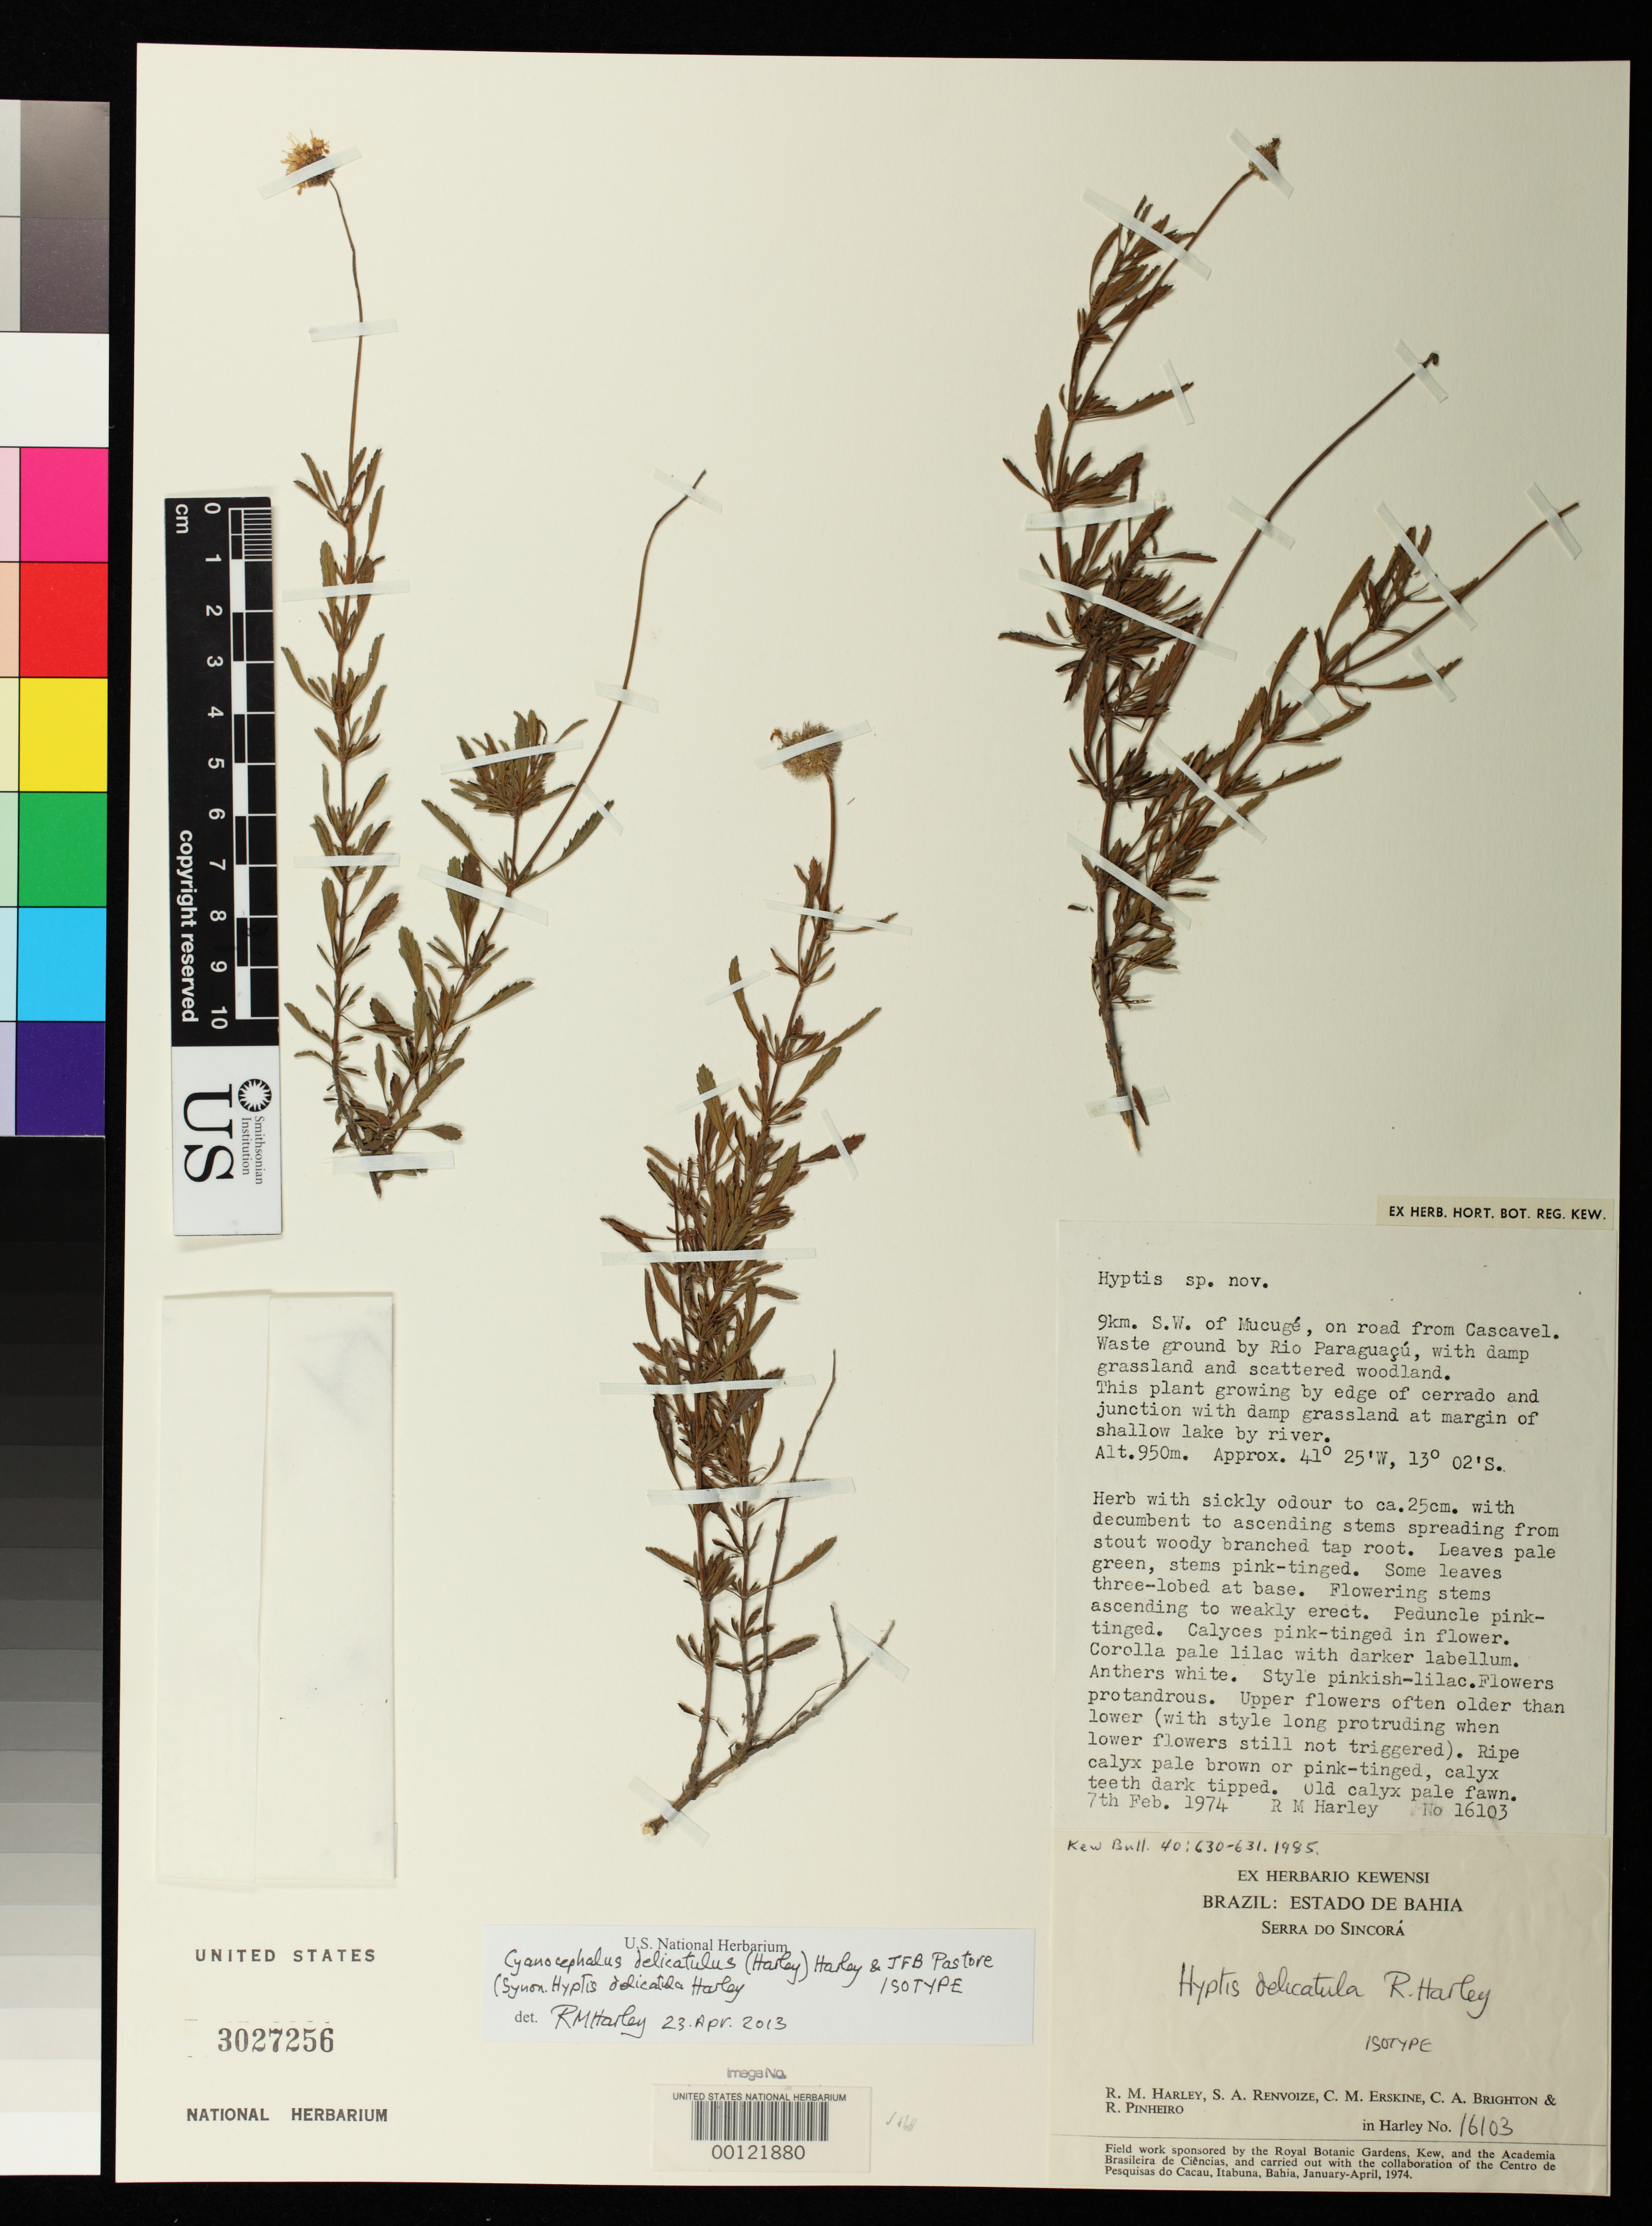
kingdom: Plantae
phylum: Tracheophyta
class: Magnoliopsida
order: Lamiales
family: Lamiaceae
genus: Hyptis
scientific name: Hyptis delicatula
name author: Harley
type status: Isotype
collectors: R. M. Harley, S. A. Renvoize, C. Erskine, C. Brighton & R. S. Pinheiro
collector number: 16103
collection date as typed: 07 Feb 1974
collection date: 1974-02-07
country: Brazil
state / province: Bahia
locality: Serra do Sincorá, 9 km SW of Mucugé, on road from Cascavel.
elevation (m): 950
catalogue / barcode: US 3027256